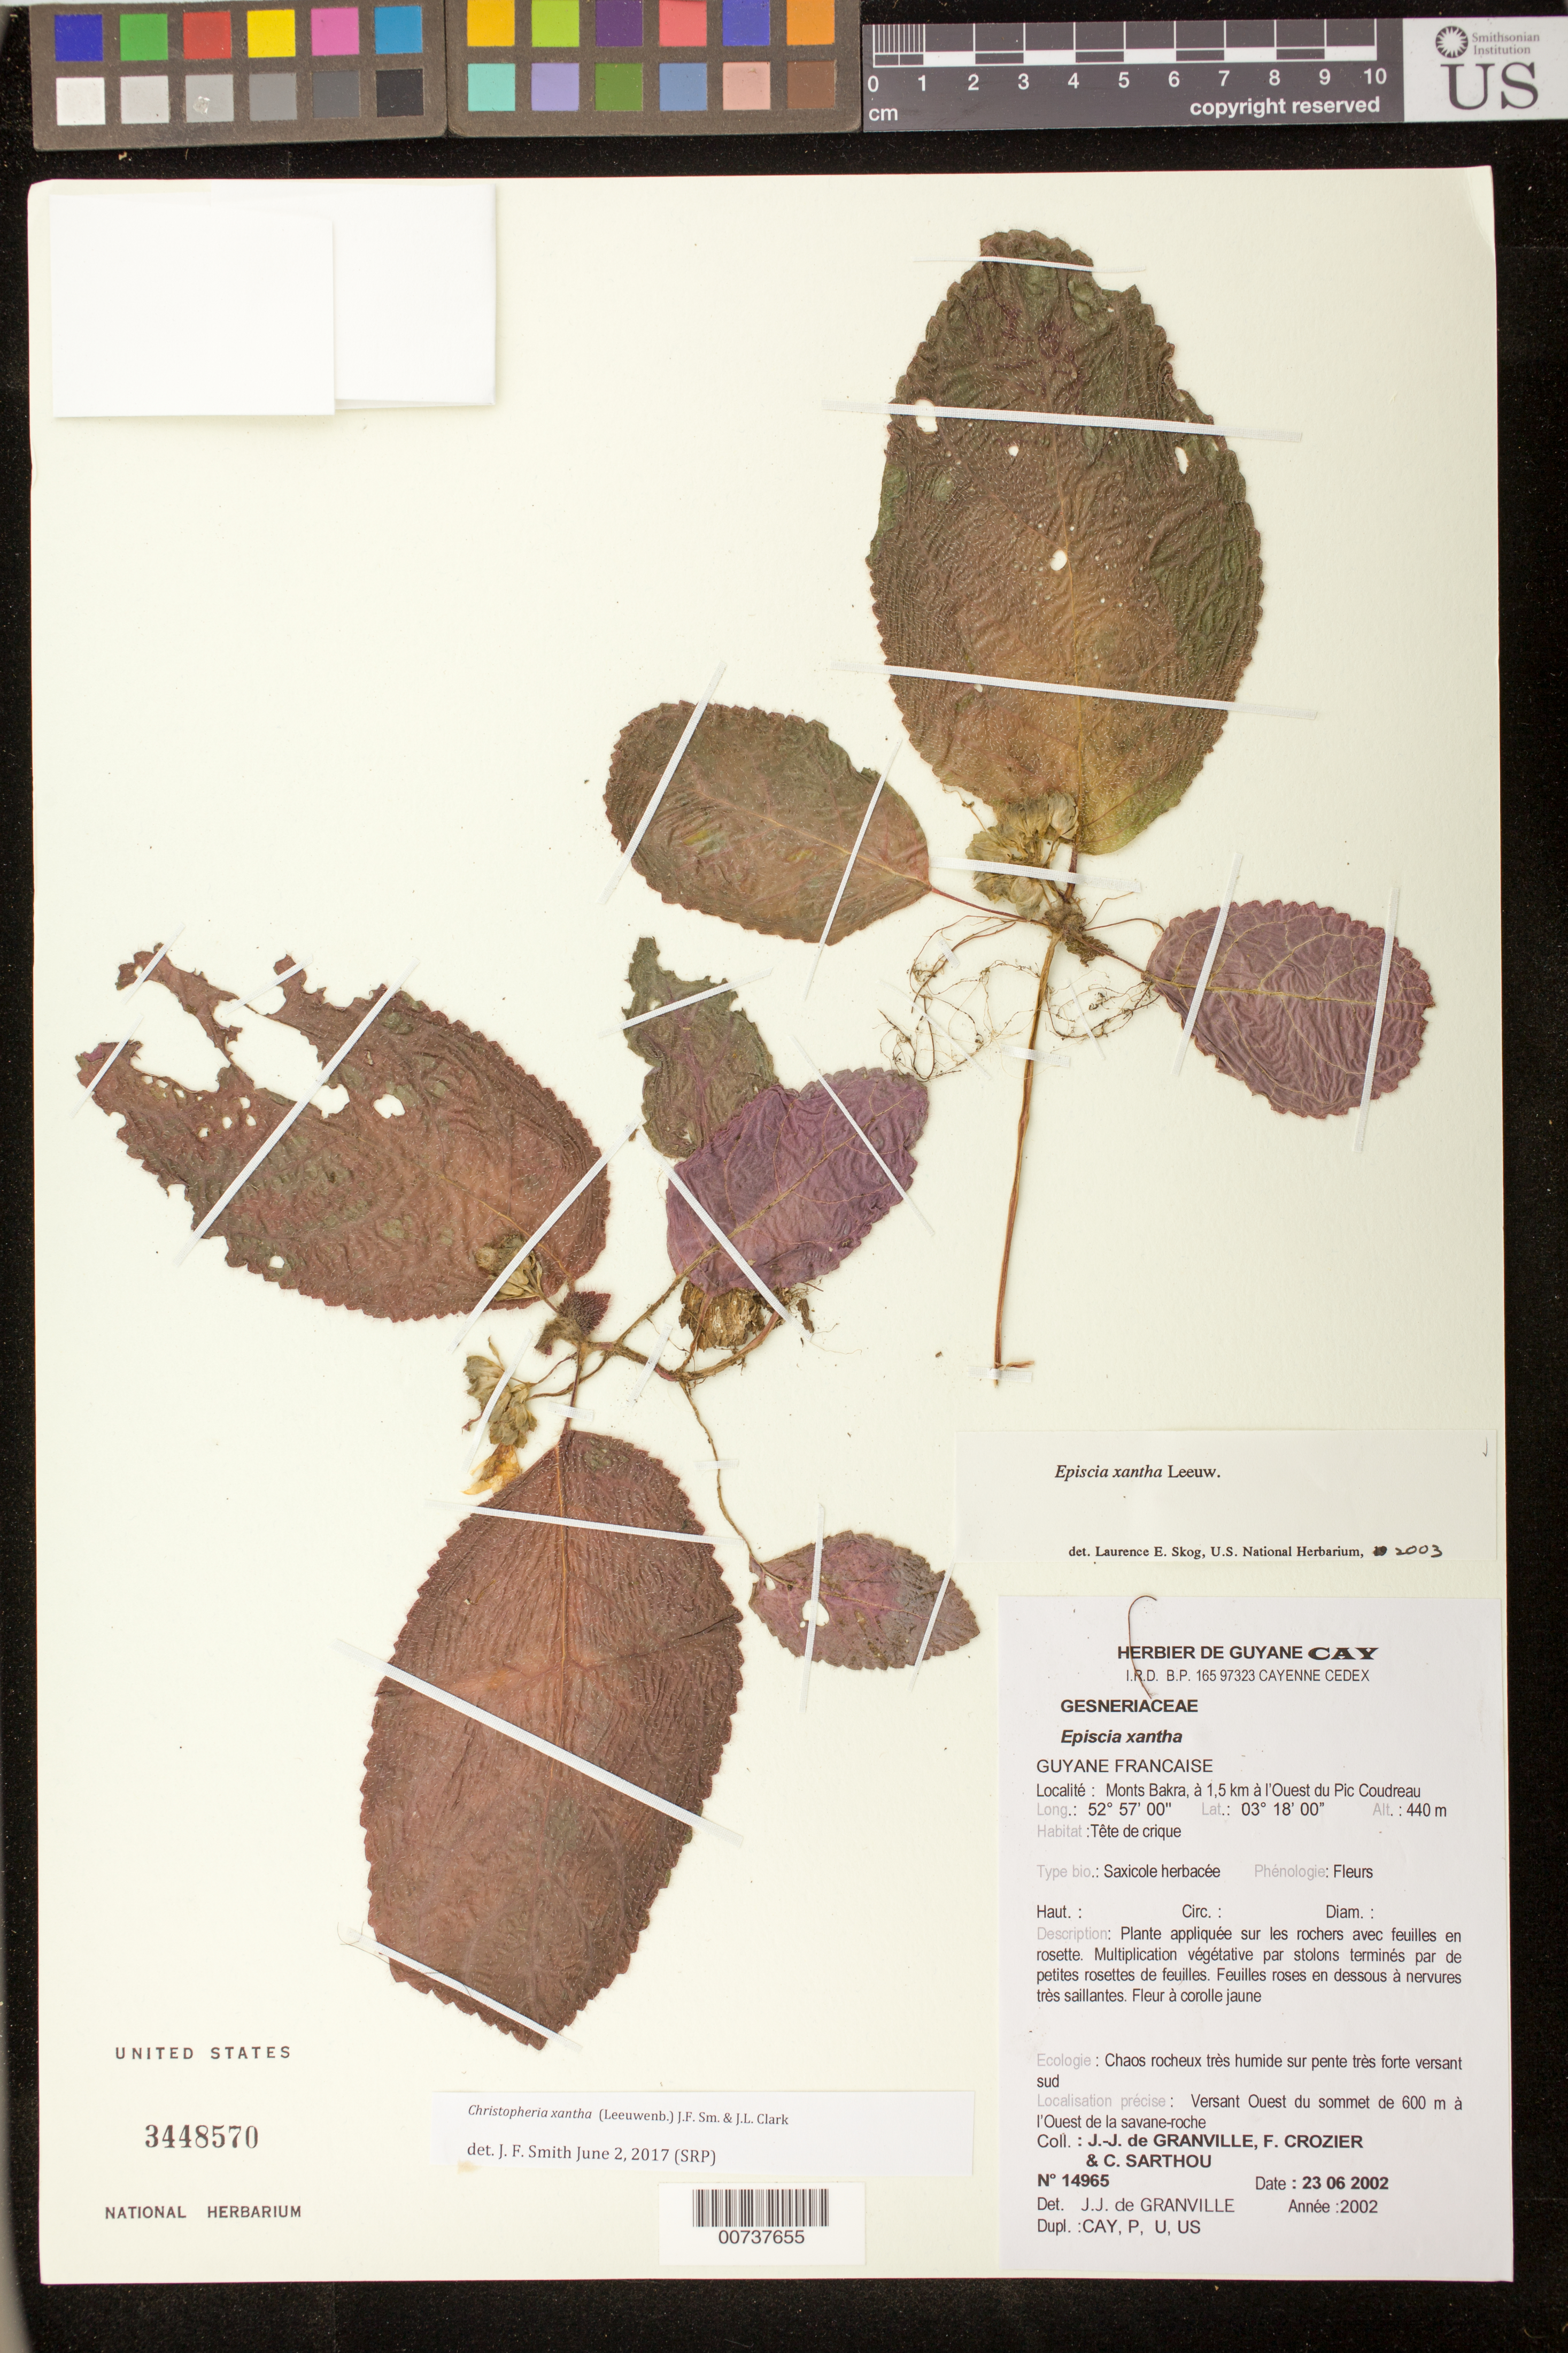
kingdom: Plantae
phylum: Tracheophyta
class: Magnoliopsida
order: Lamiales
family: Gesneriaceae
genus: Christopheria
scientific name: Christopheria xantha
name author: (Leeuwenb.) J.F. Sm. & J.L. Clark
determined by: Smith, J. F.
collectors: J.-J. de Granville, F. Crozier & C. Sarthou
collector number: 14965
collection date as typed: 23 Jun 2002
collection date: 2002-06-23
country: French Guiana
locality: Monts Bakra, à 1.5 km à l'Ouest du Pic Coudreau; tête de crique, versant Ouest du sommet de 600 m à l'Ouest de la savane-roche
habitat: Chaos rocheux très humide sur pente très forte versant sud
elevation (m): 440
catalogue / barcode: US 3448570